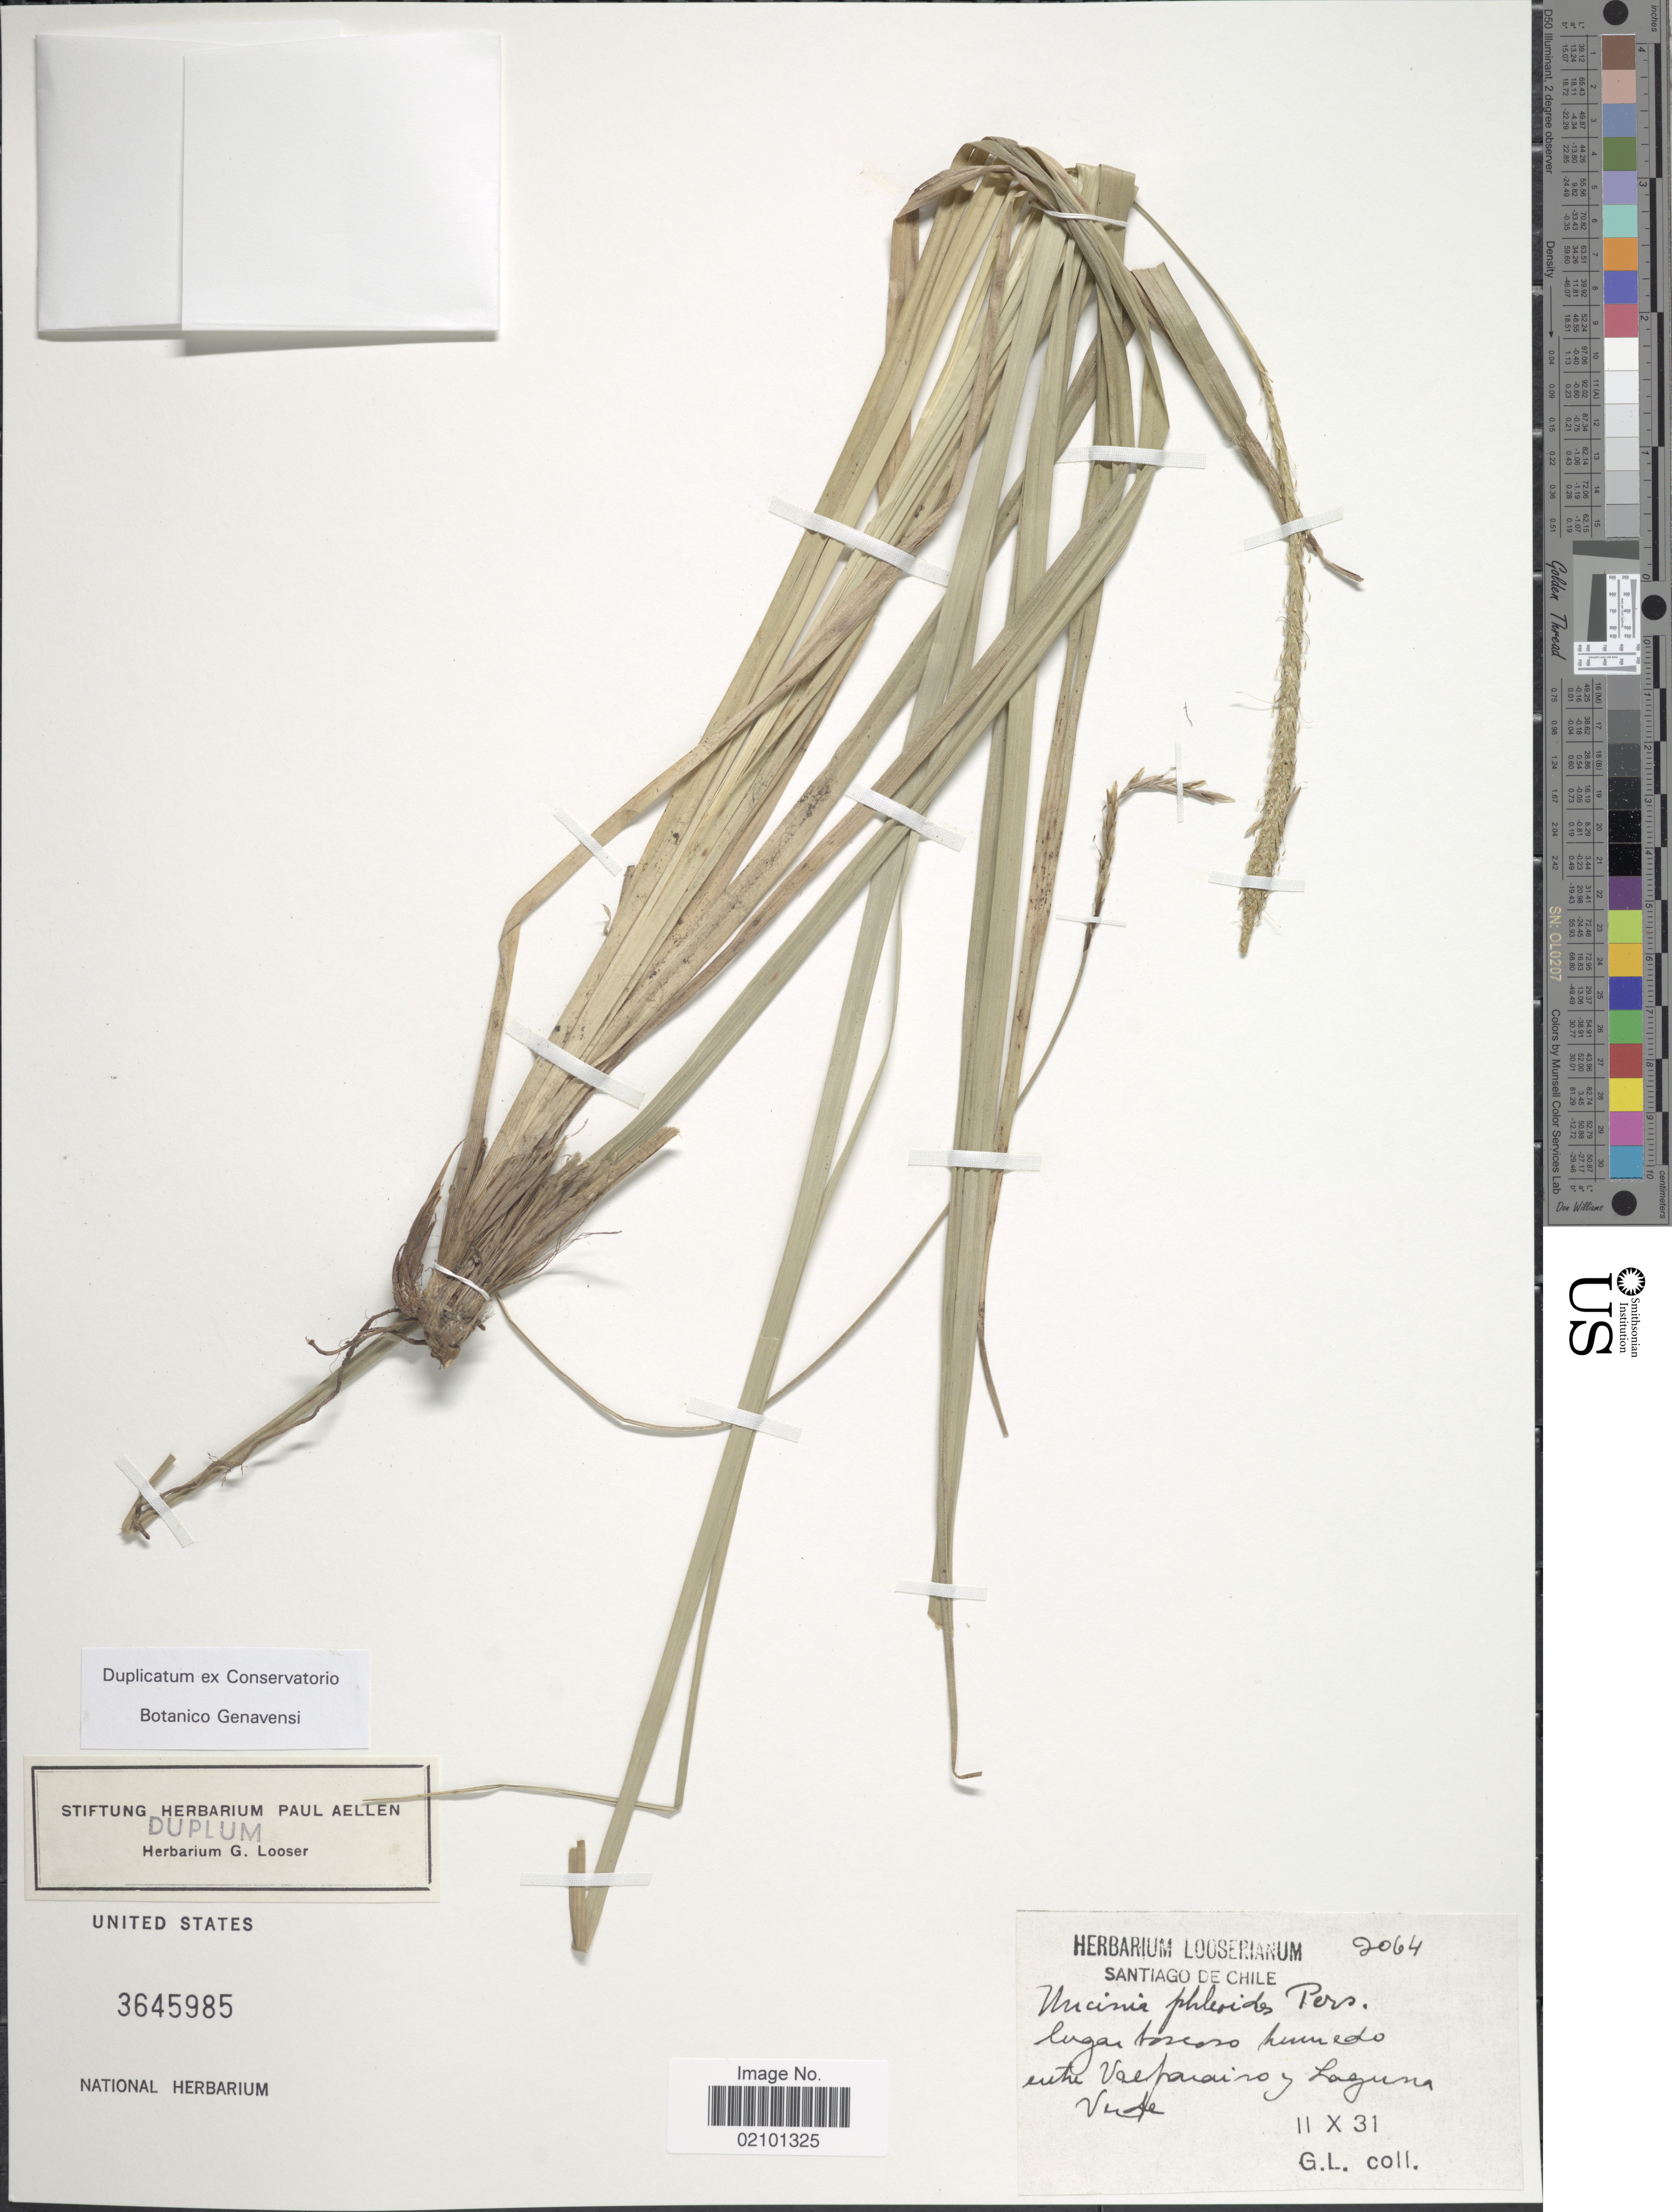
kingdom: Plantae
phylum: Tracheophyta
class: Liliopsida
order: Poales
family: Cyperaceae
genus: Carex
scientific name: Carex quinquin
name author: Jim.Mejías & Dorr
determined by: Jimnéz-Mejias, Pedro, (UPOS), Universidad Pablo de Olavide (SPAIN)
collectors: G. Looser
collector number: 2064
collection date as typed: Transcribed d/m/y: 11/10/31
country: Chile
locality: entre Valparaiso y Laguna Verde.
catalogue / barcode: US 3645985